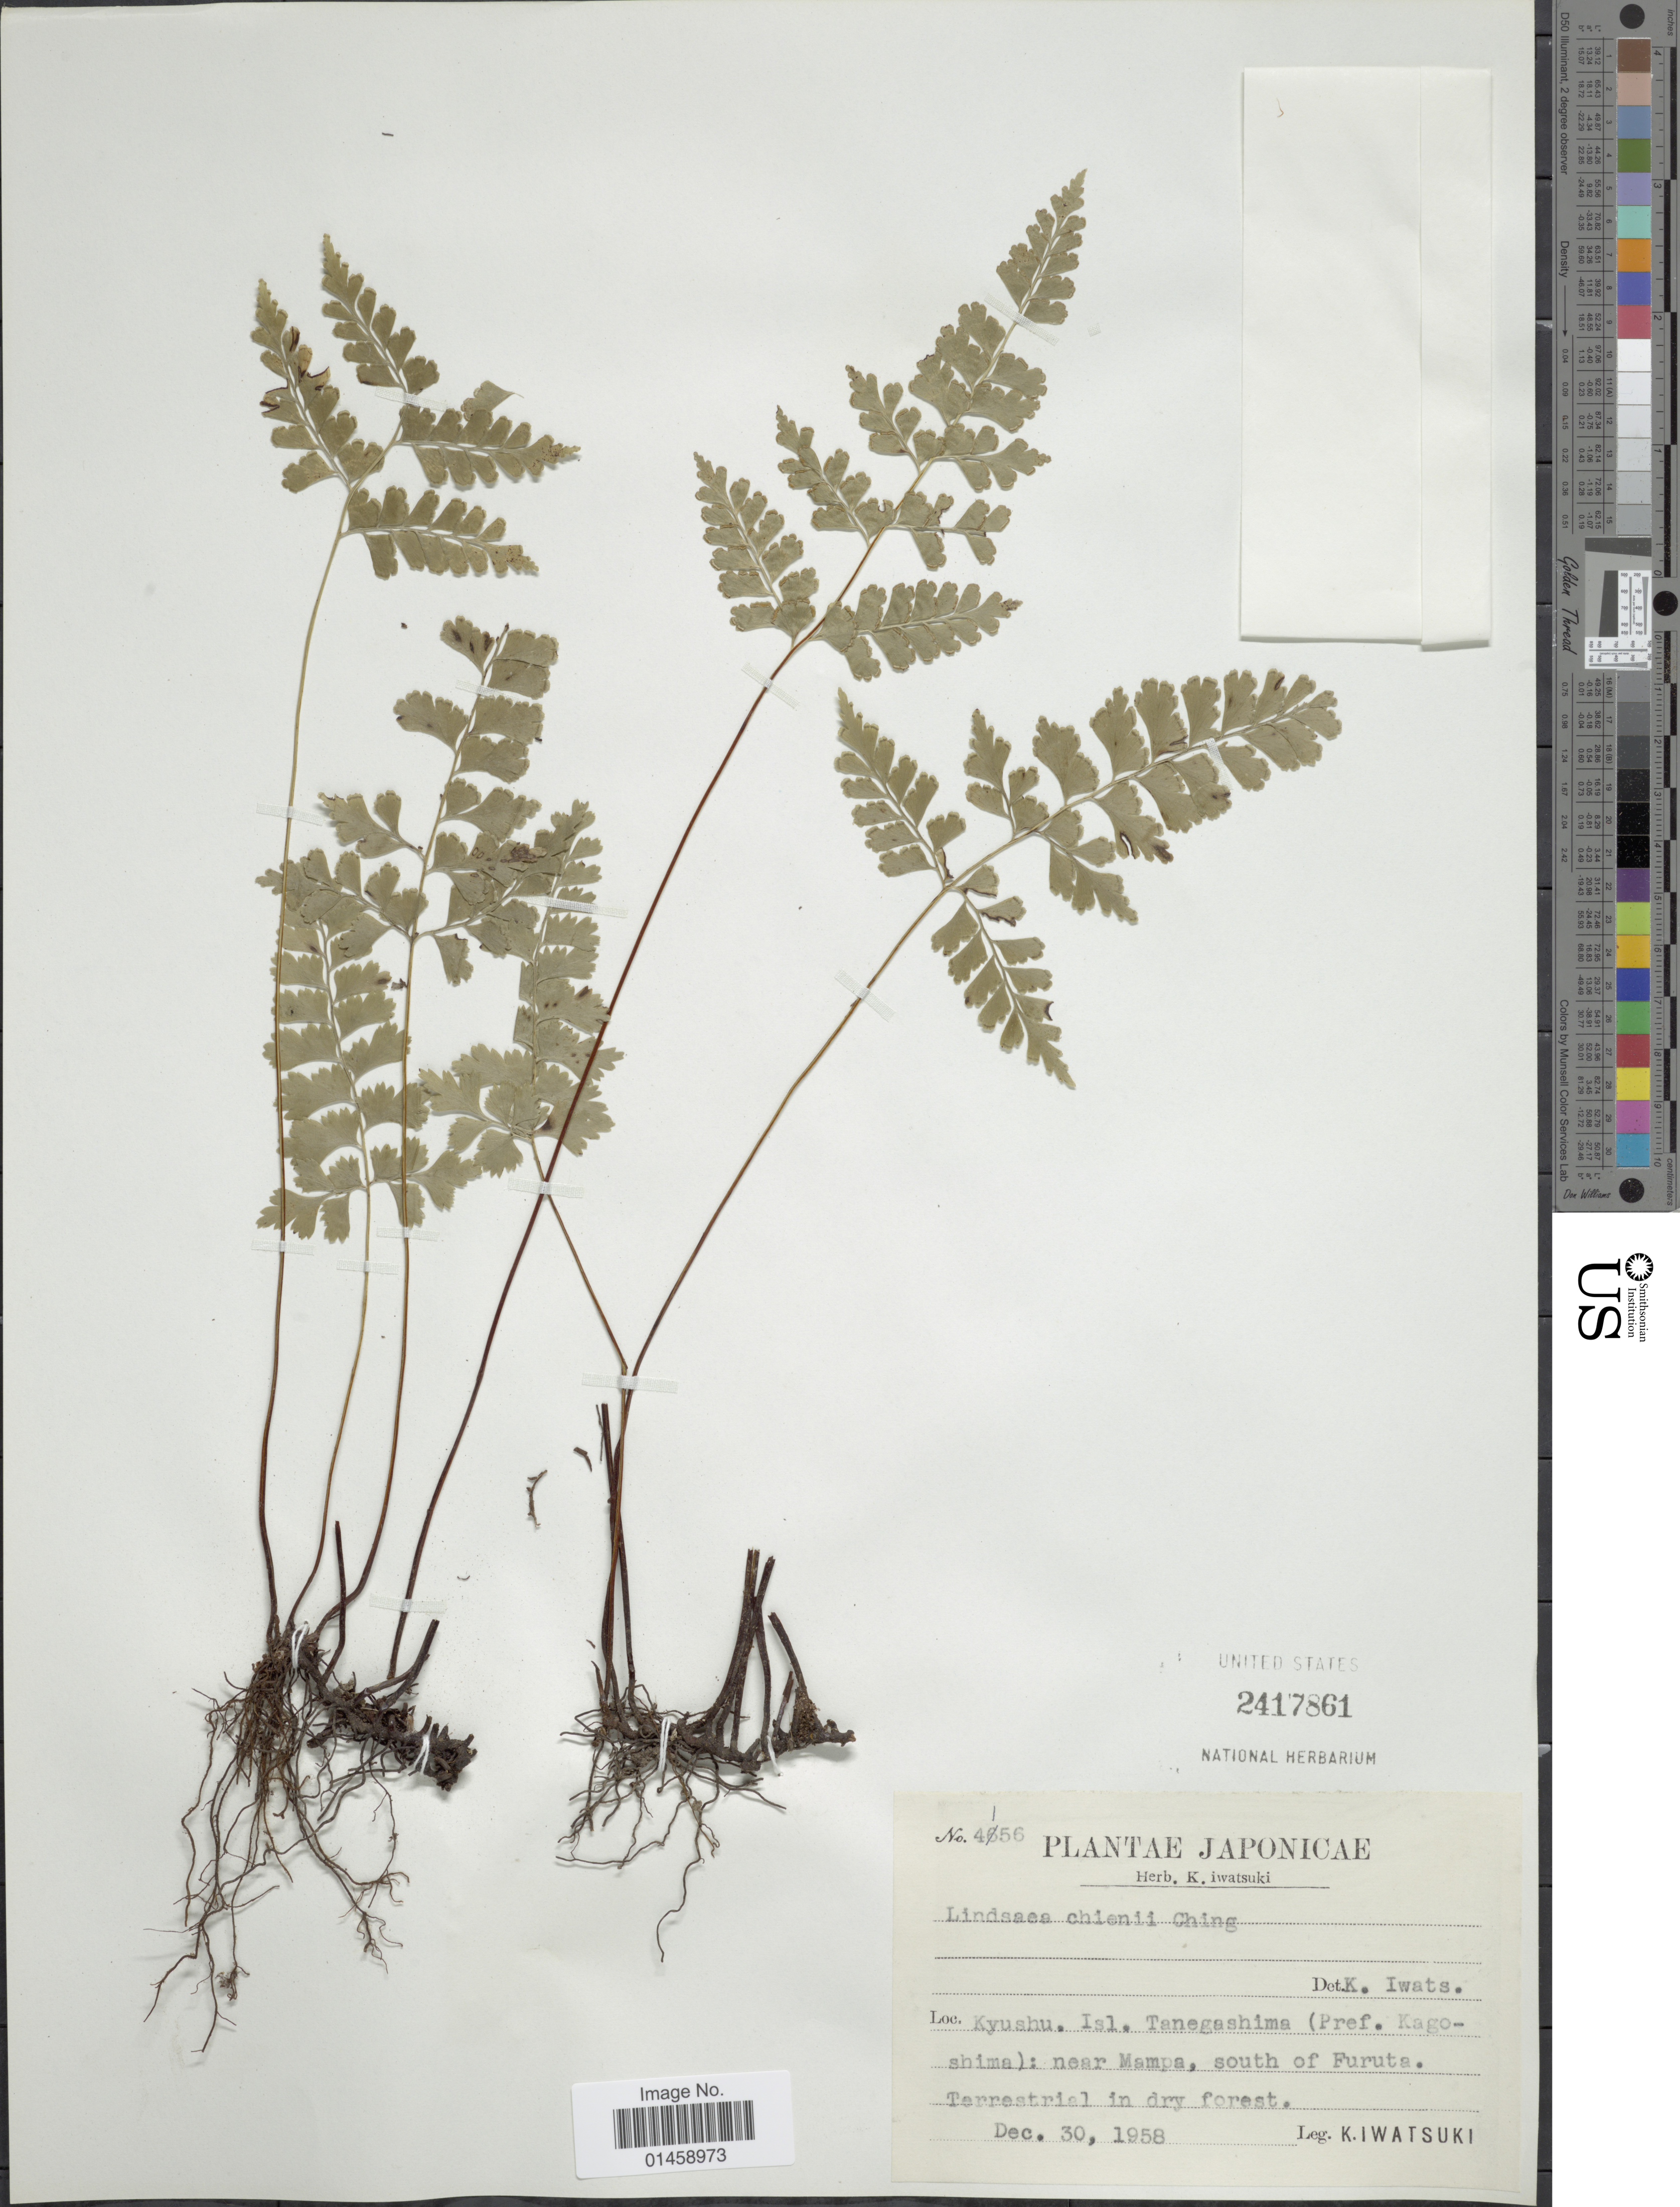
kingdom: Plantae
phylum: Tracheophyta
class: Polypodiopsida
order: Polypodiales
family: Lindsaeaceae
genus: Lindsaea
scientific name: Lindsaea chienii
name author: Ching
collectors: K. Iwatsuki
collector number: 4656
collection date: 1958-12-30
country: Japan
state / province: Kagosima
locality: Kyushu. Isl. Tanegashima (Pref. Kagoshima) : near Mampa, south of Furuta. Terrestrial in dry forest.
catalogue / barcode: US 2417861